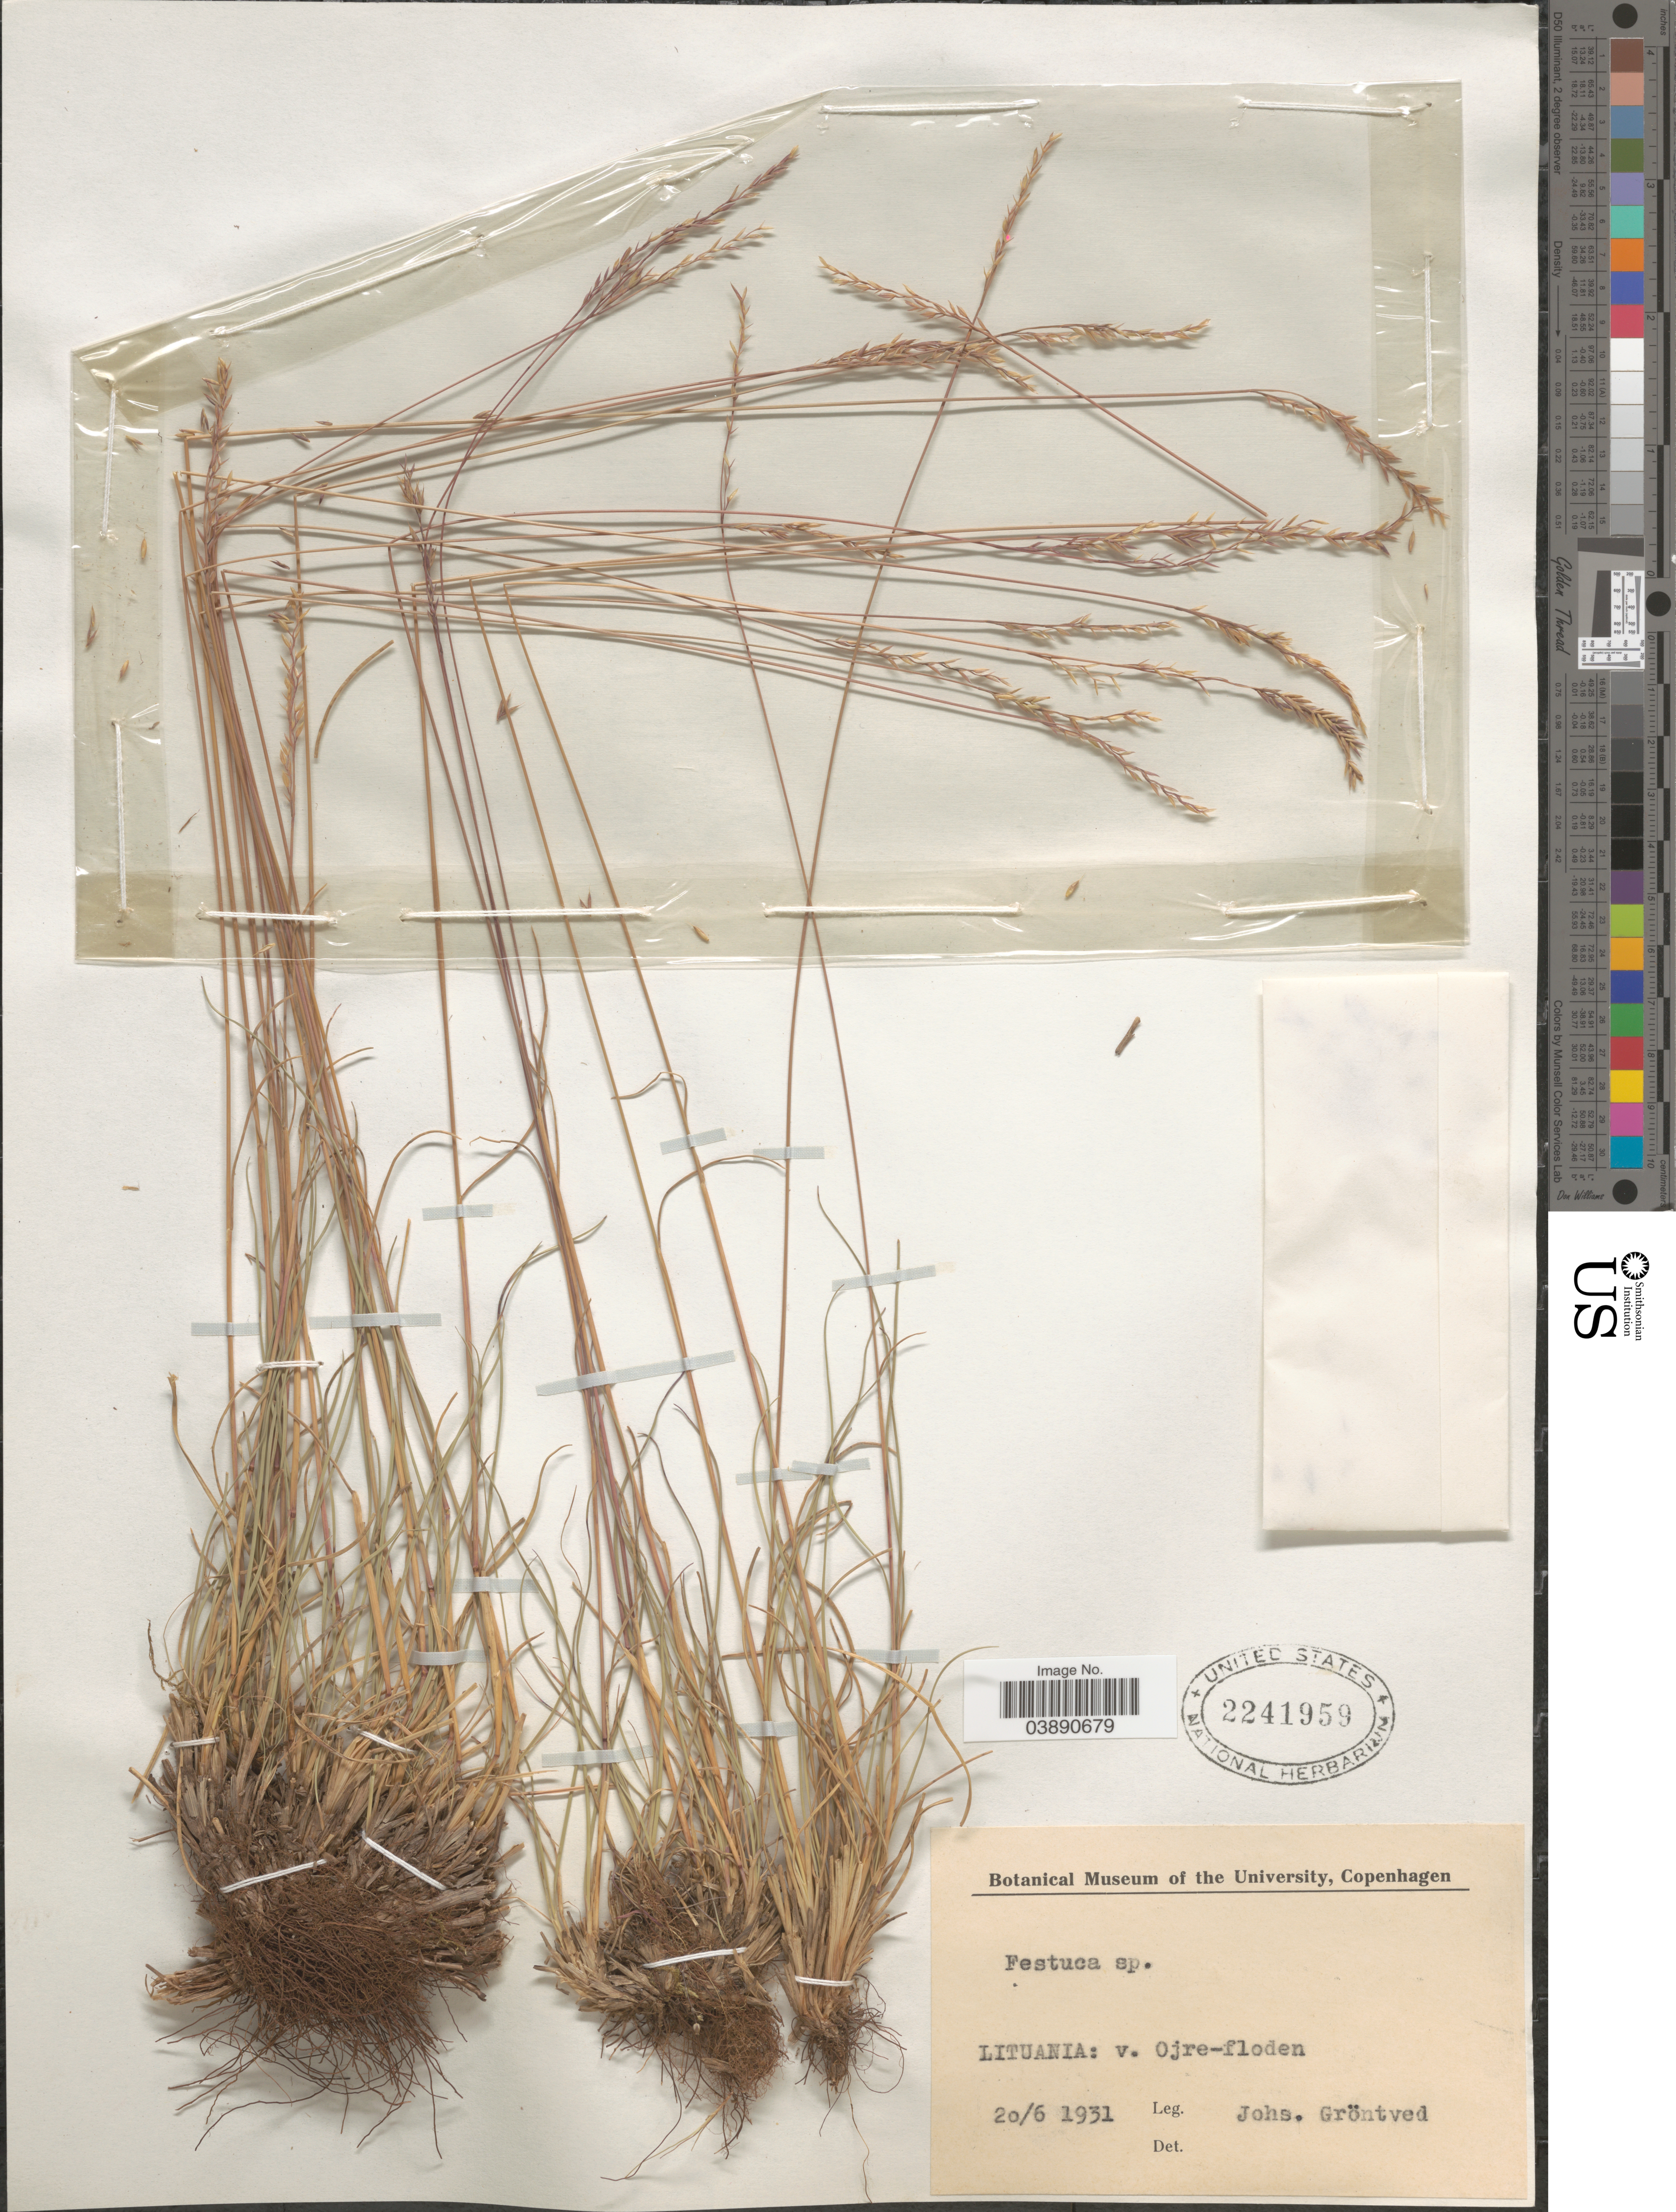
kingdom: Plantae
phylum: Tracheophyta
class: Liliopsida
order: Poales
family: Poaceae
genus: Festuca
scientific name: Festuca sp.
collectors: J. Grontved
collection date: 1931-06-20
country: Lithuania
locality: Lituania: v. Ojre-floden.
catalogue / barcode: US 2241959